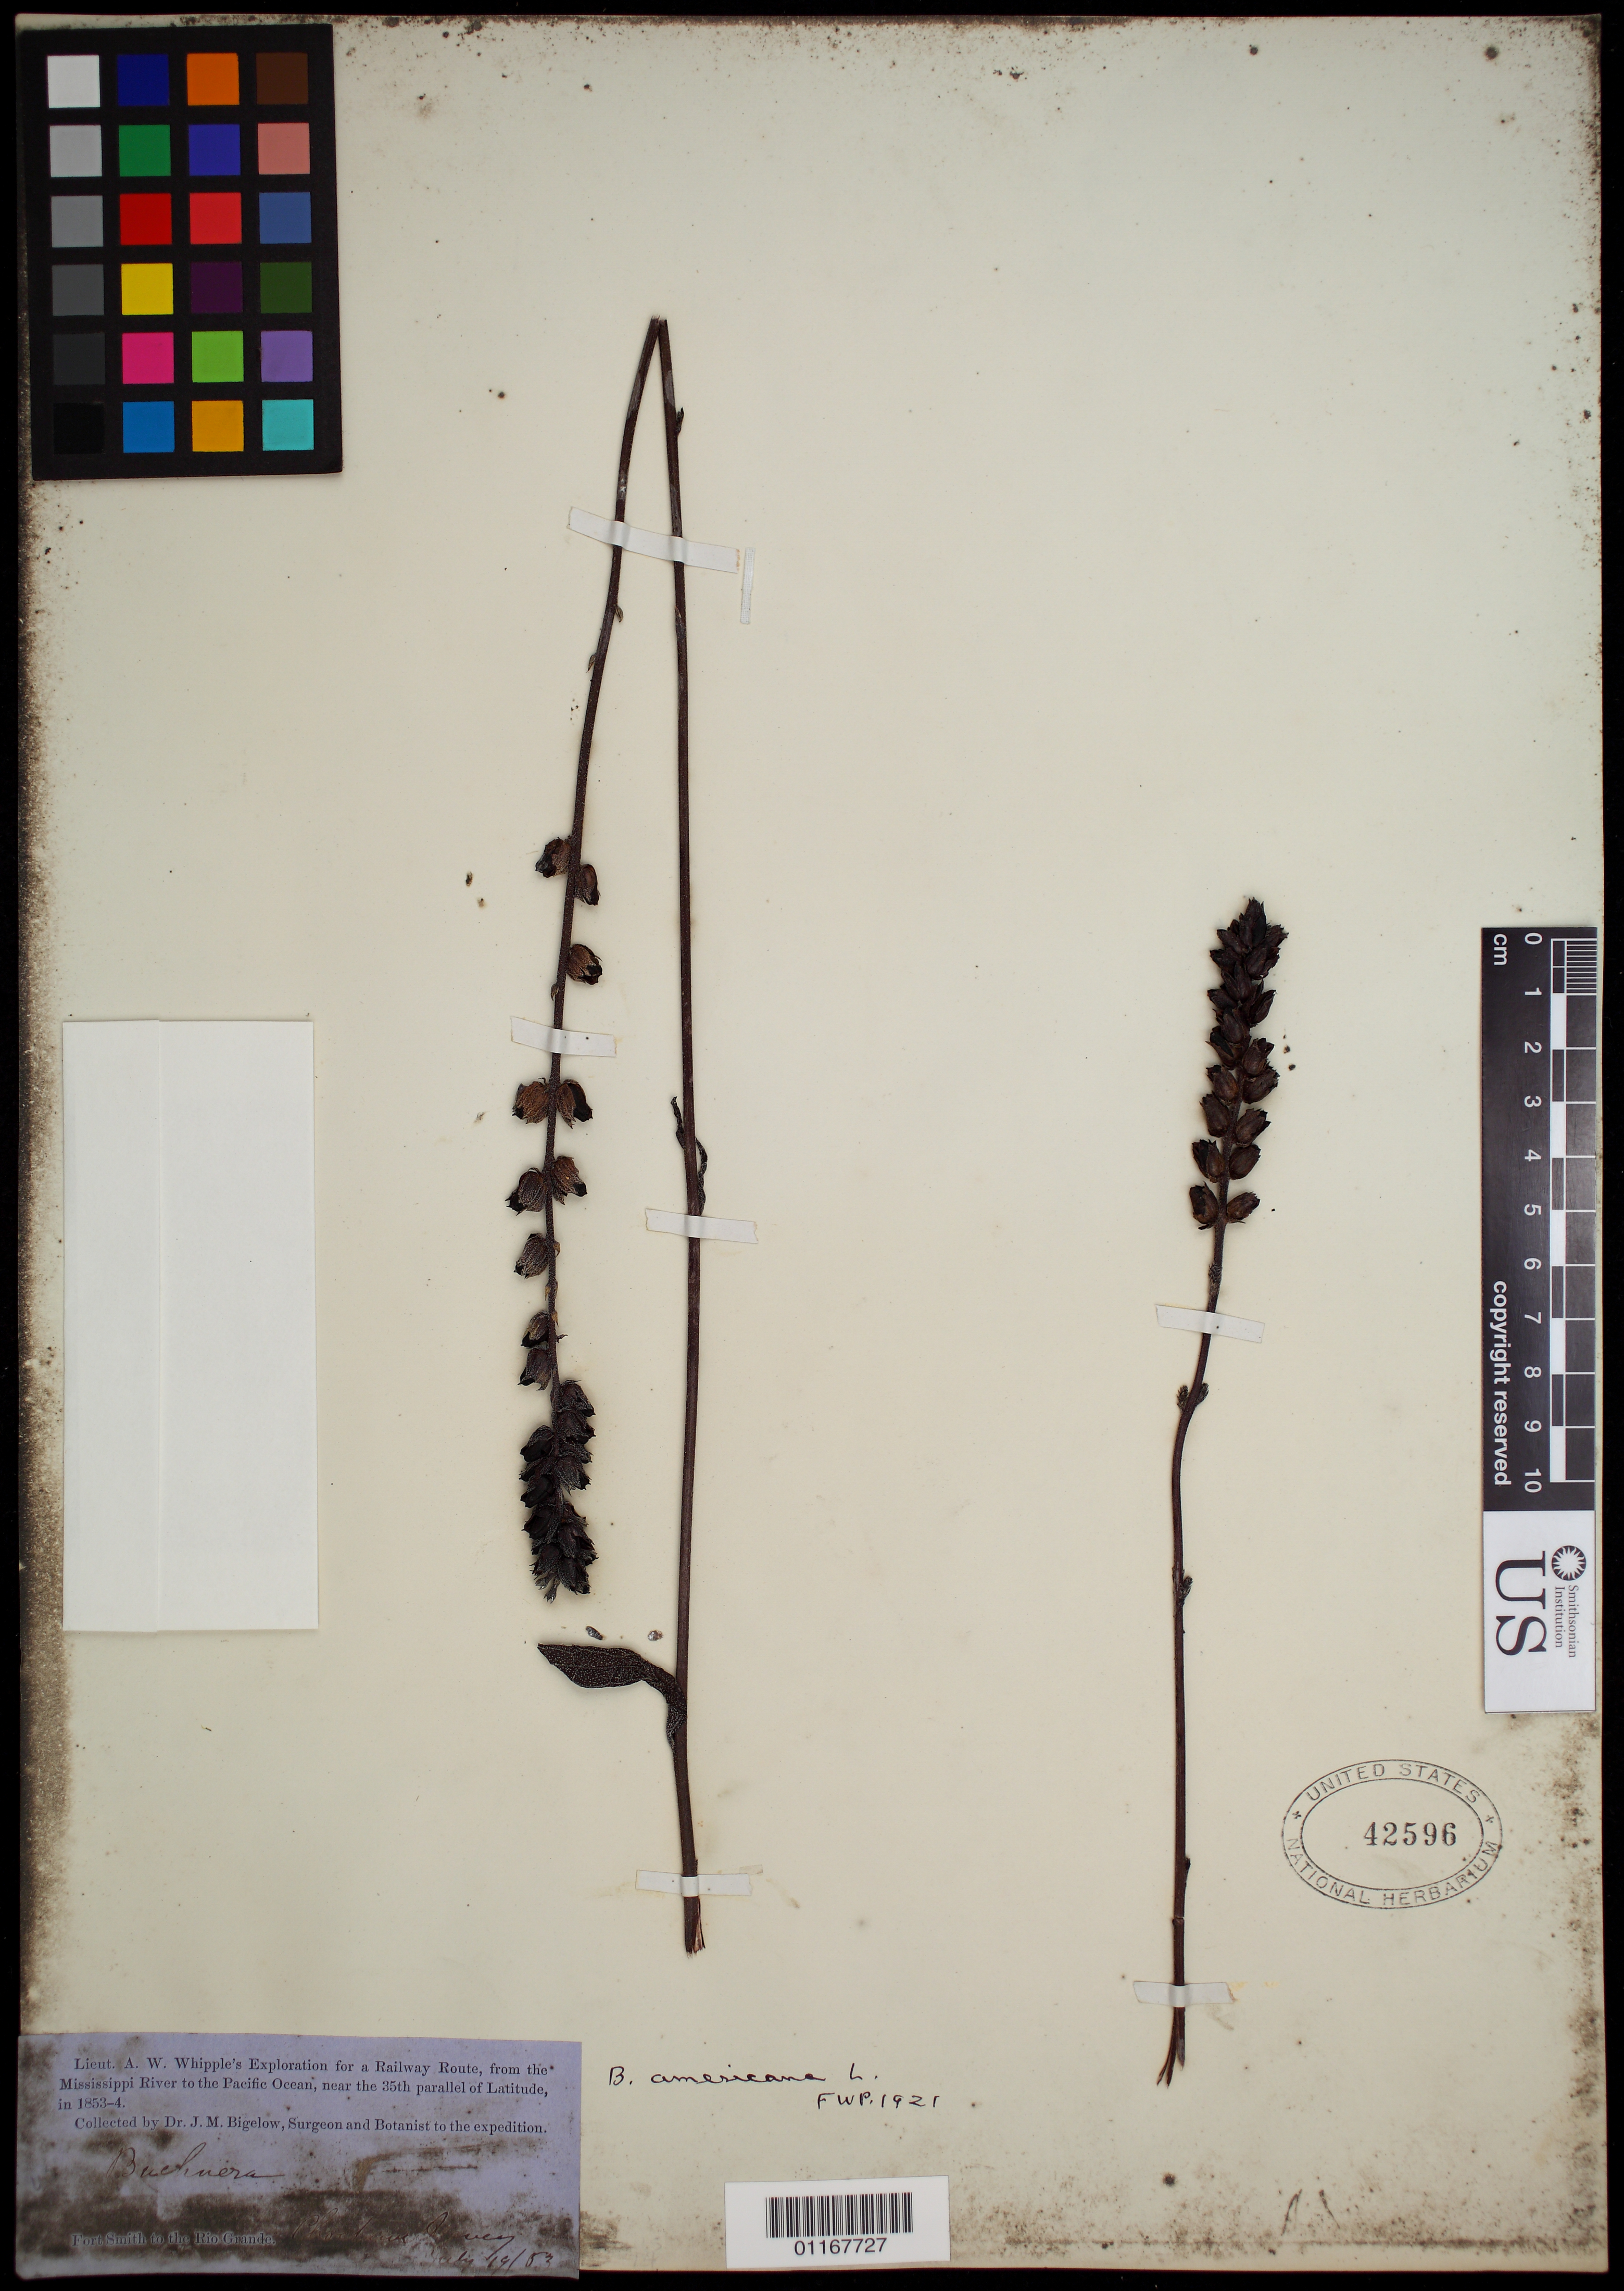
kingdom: Plantae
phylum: Tracheophyta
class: Magnoliopsida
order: Lamiales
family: Orobanchaceae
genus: Buchnera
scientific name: Buchnera americana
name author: L.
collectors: J. M. Bigelow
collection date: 1853-07-14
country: United States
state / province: Arkansas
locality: Choctaw Agency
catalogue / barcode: US 42596